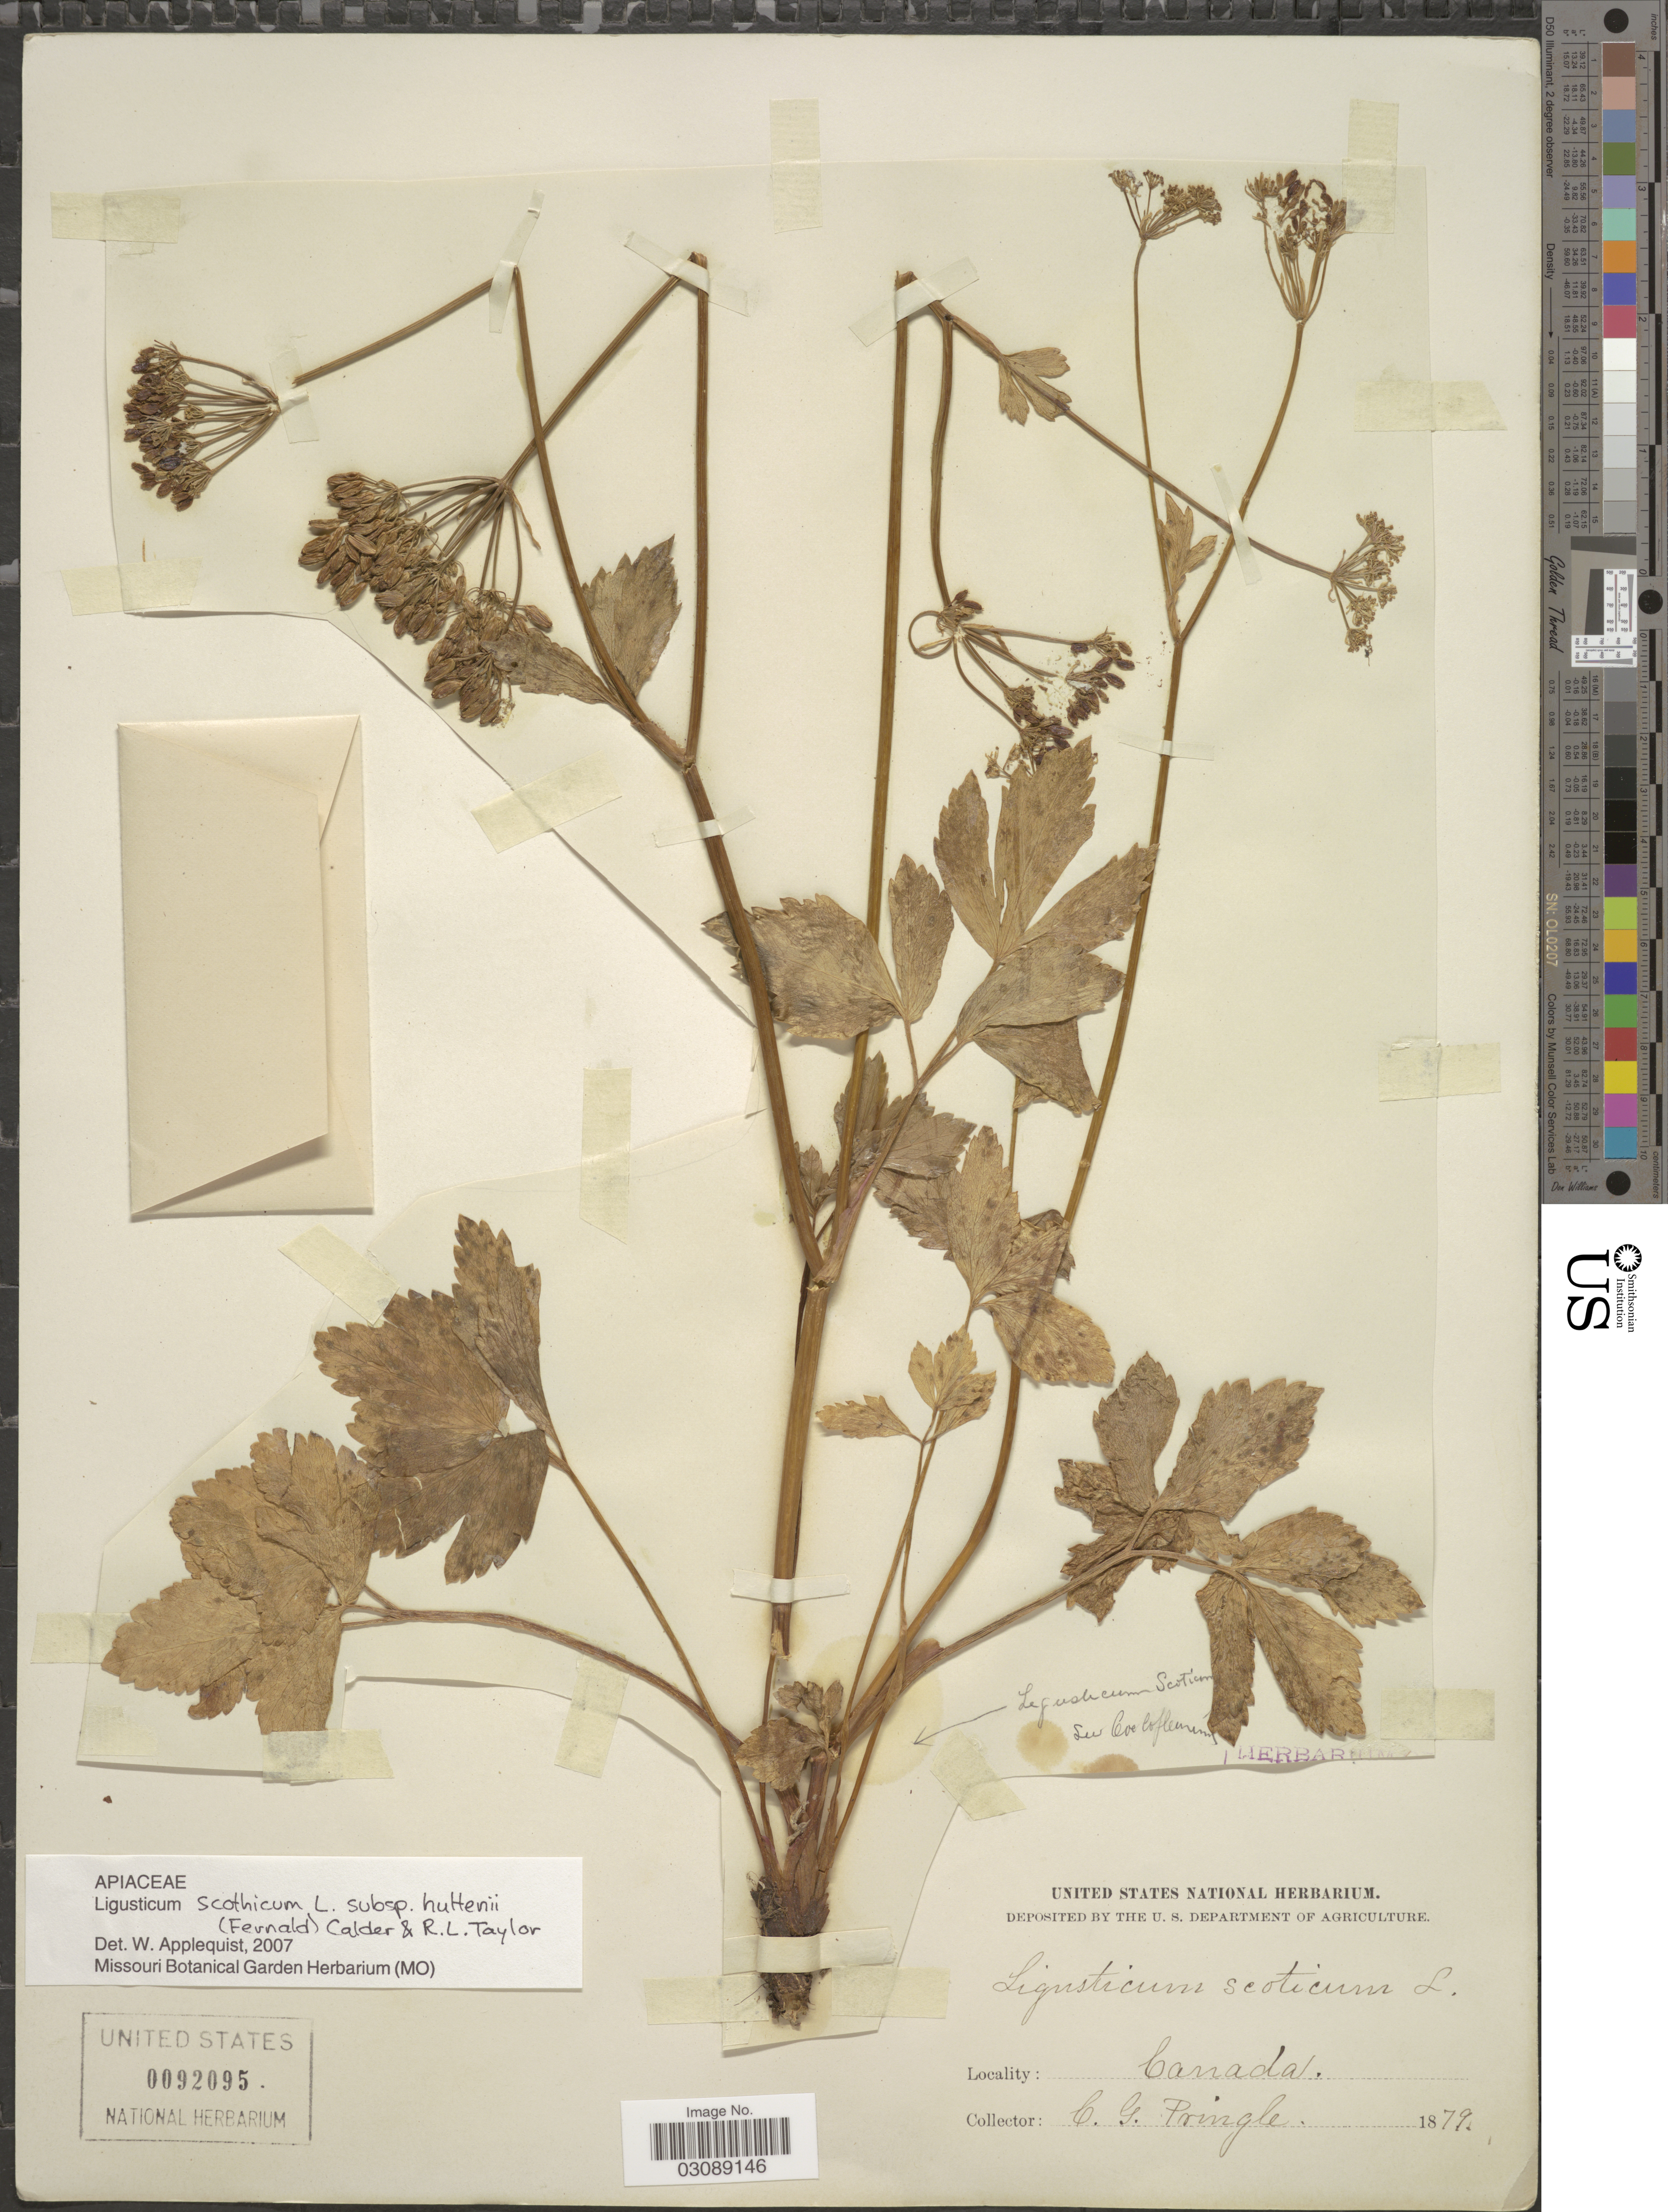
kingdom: Plantae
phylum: Tracheophyta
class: Magnoliopsida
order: Apiales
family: Apiaceae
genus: Ligusticum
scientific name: Ligusticum scoticum subsp. hultenii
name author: (Fernald) Calder & Roy L. Taylor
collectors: C. G. Pringle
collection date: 1879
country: Canada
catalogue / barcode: US 92095